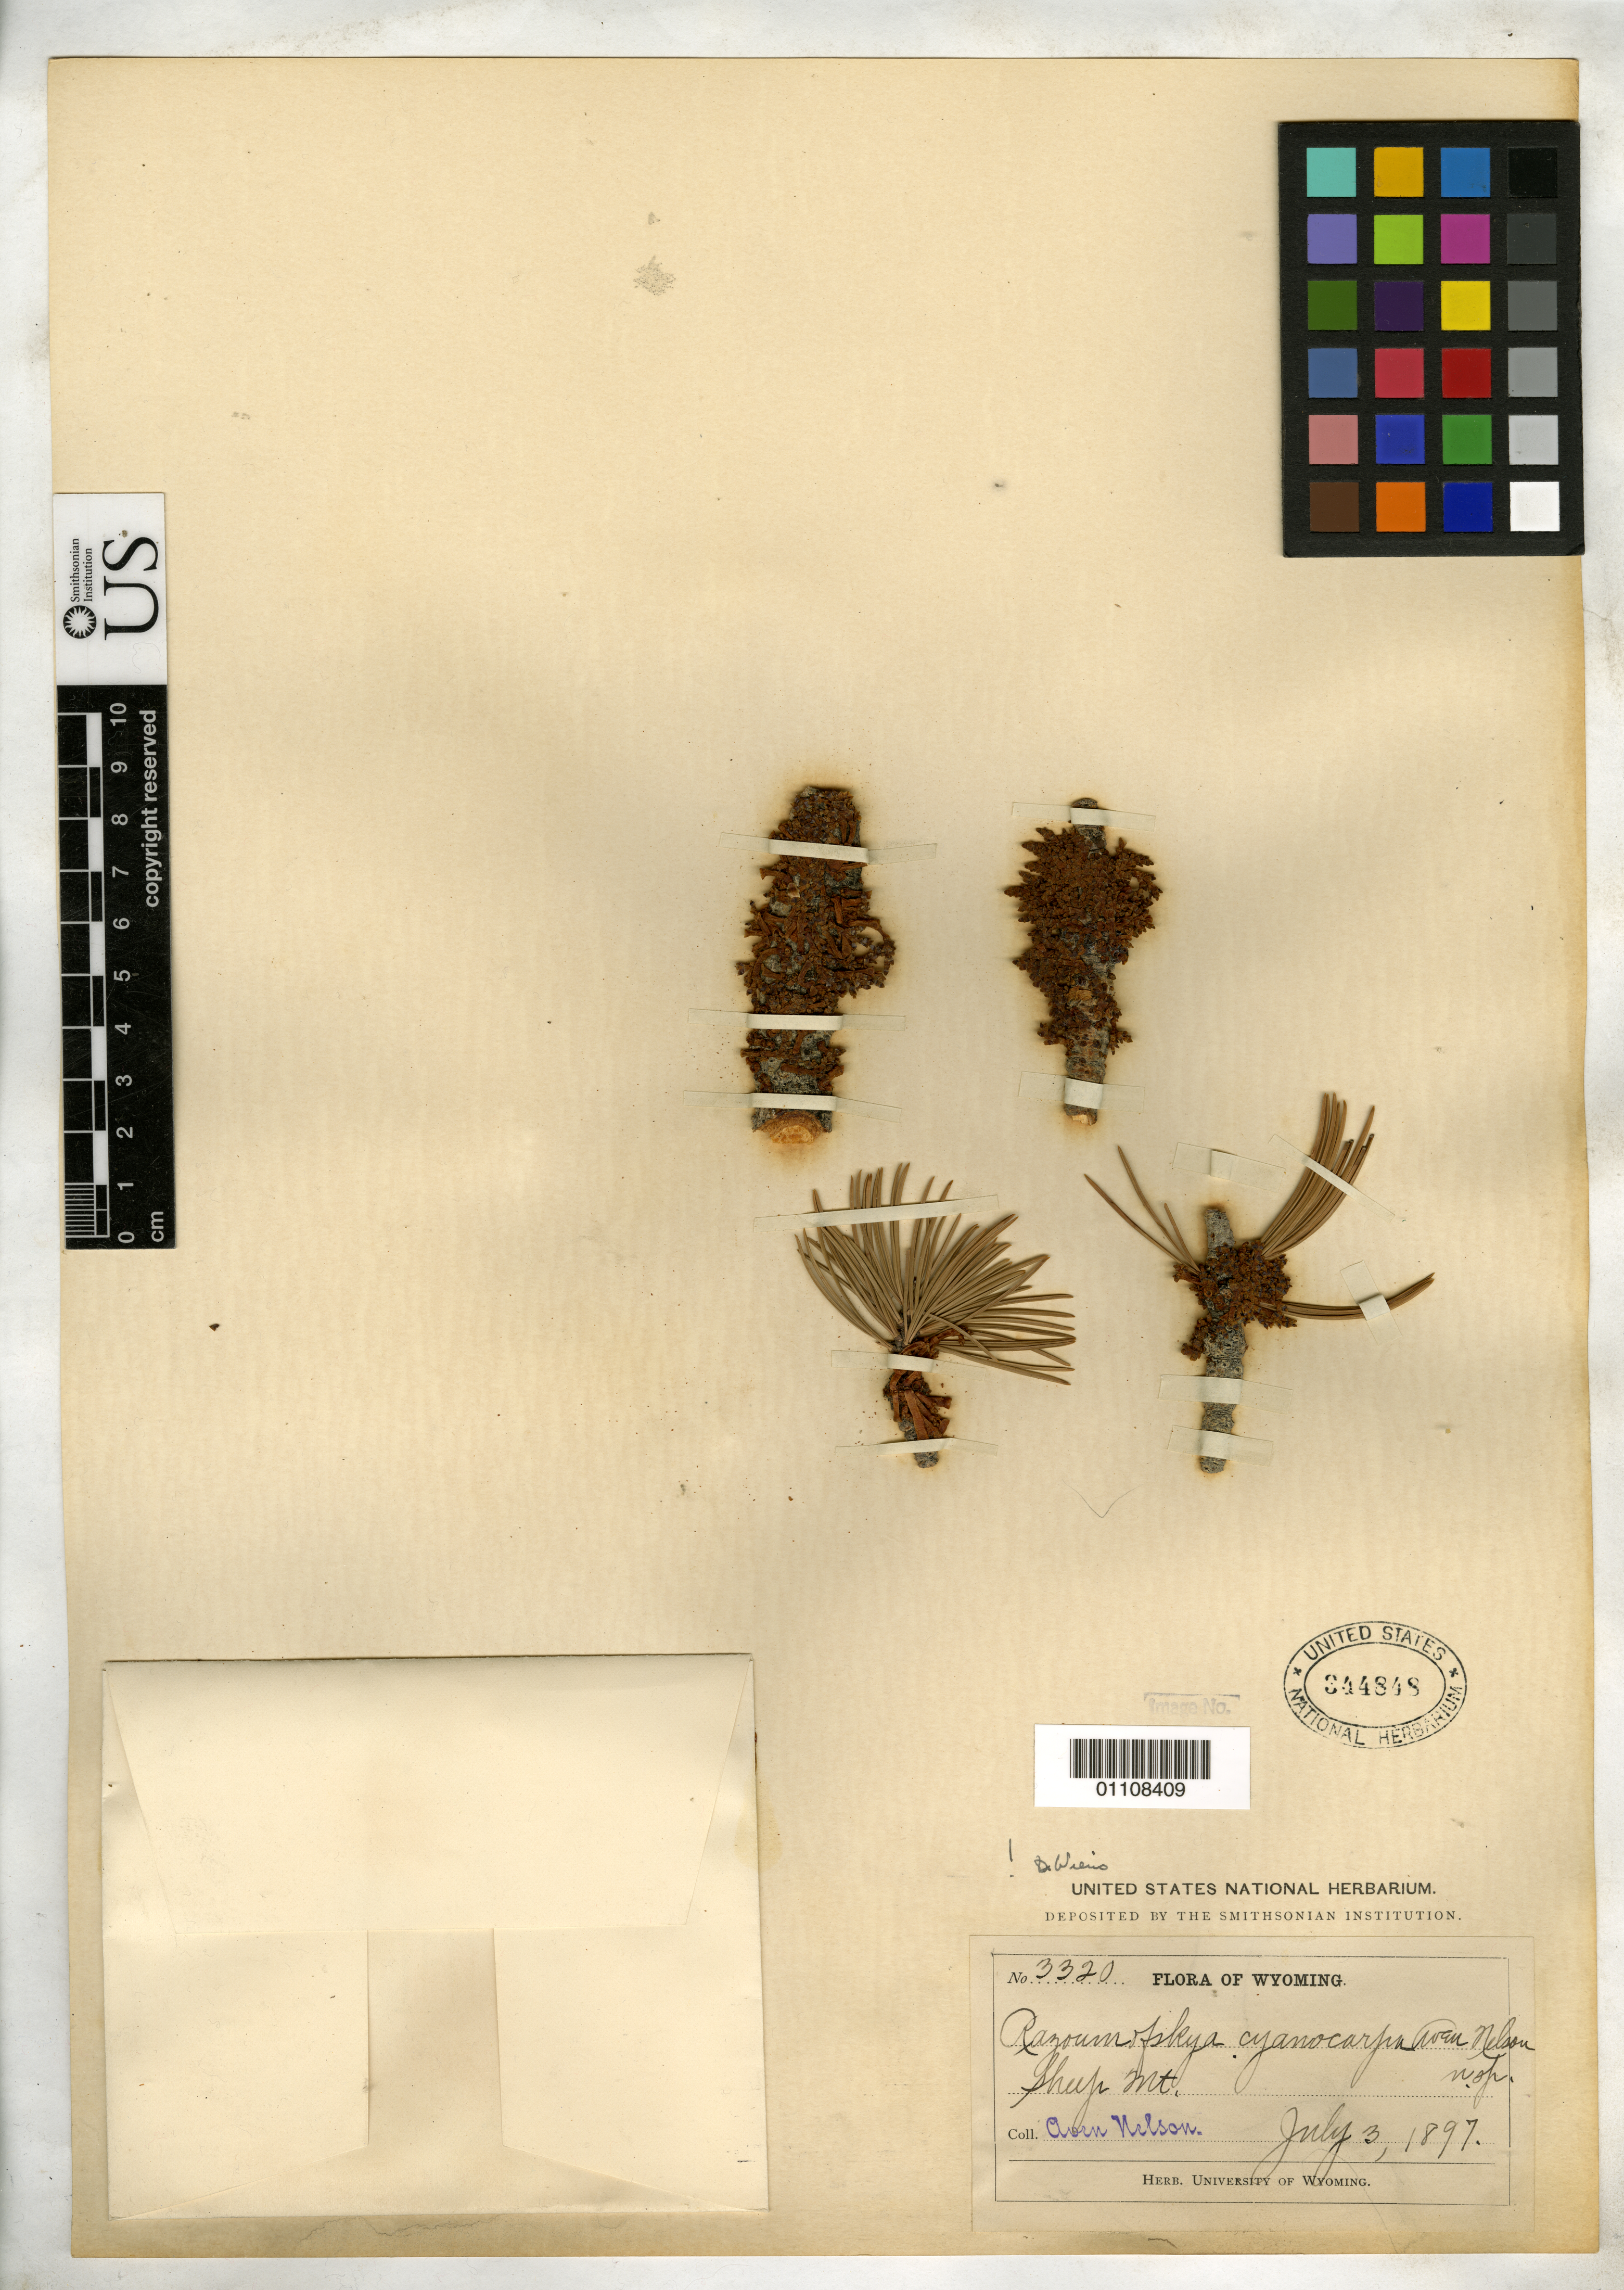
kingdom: Plantae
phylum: Tracheophyta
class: Magnoliopsida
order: Santalales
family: Viscaceae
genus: Razoumofskya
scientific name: Razoumofskya cyanocarpa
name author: A. Nelson ex Rydb.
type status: Possible Type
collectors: A. Nelson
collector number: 3320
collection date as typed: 03 Jul 1897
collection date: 1897-07-03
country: United States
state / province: Wyoming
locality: Sheep mt.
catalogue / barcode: US 344848